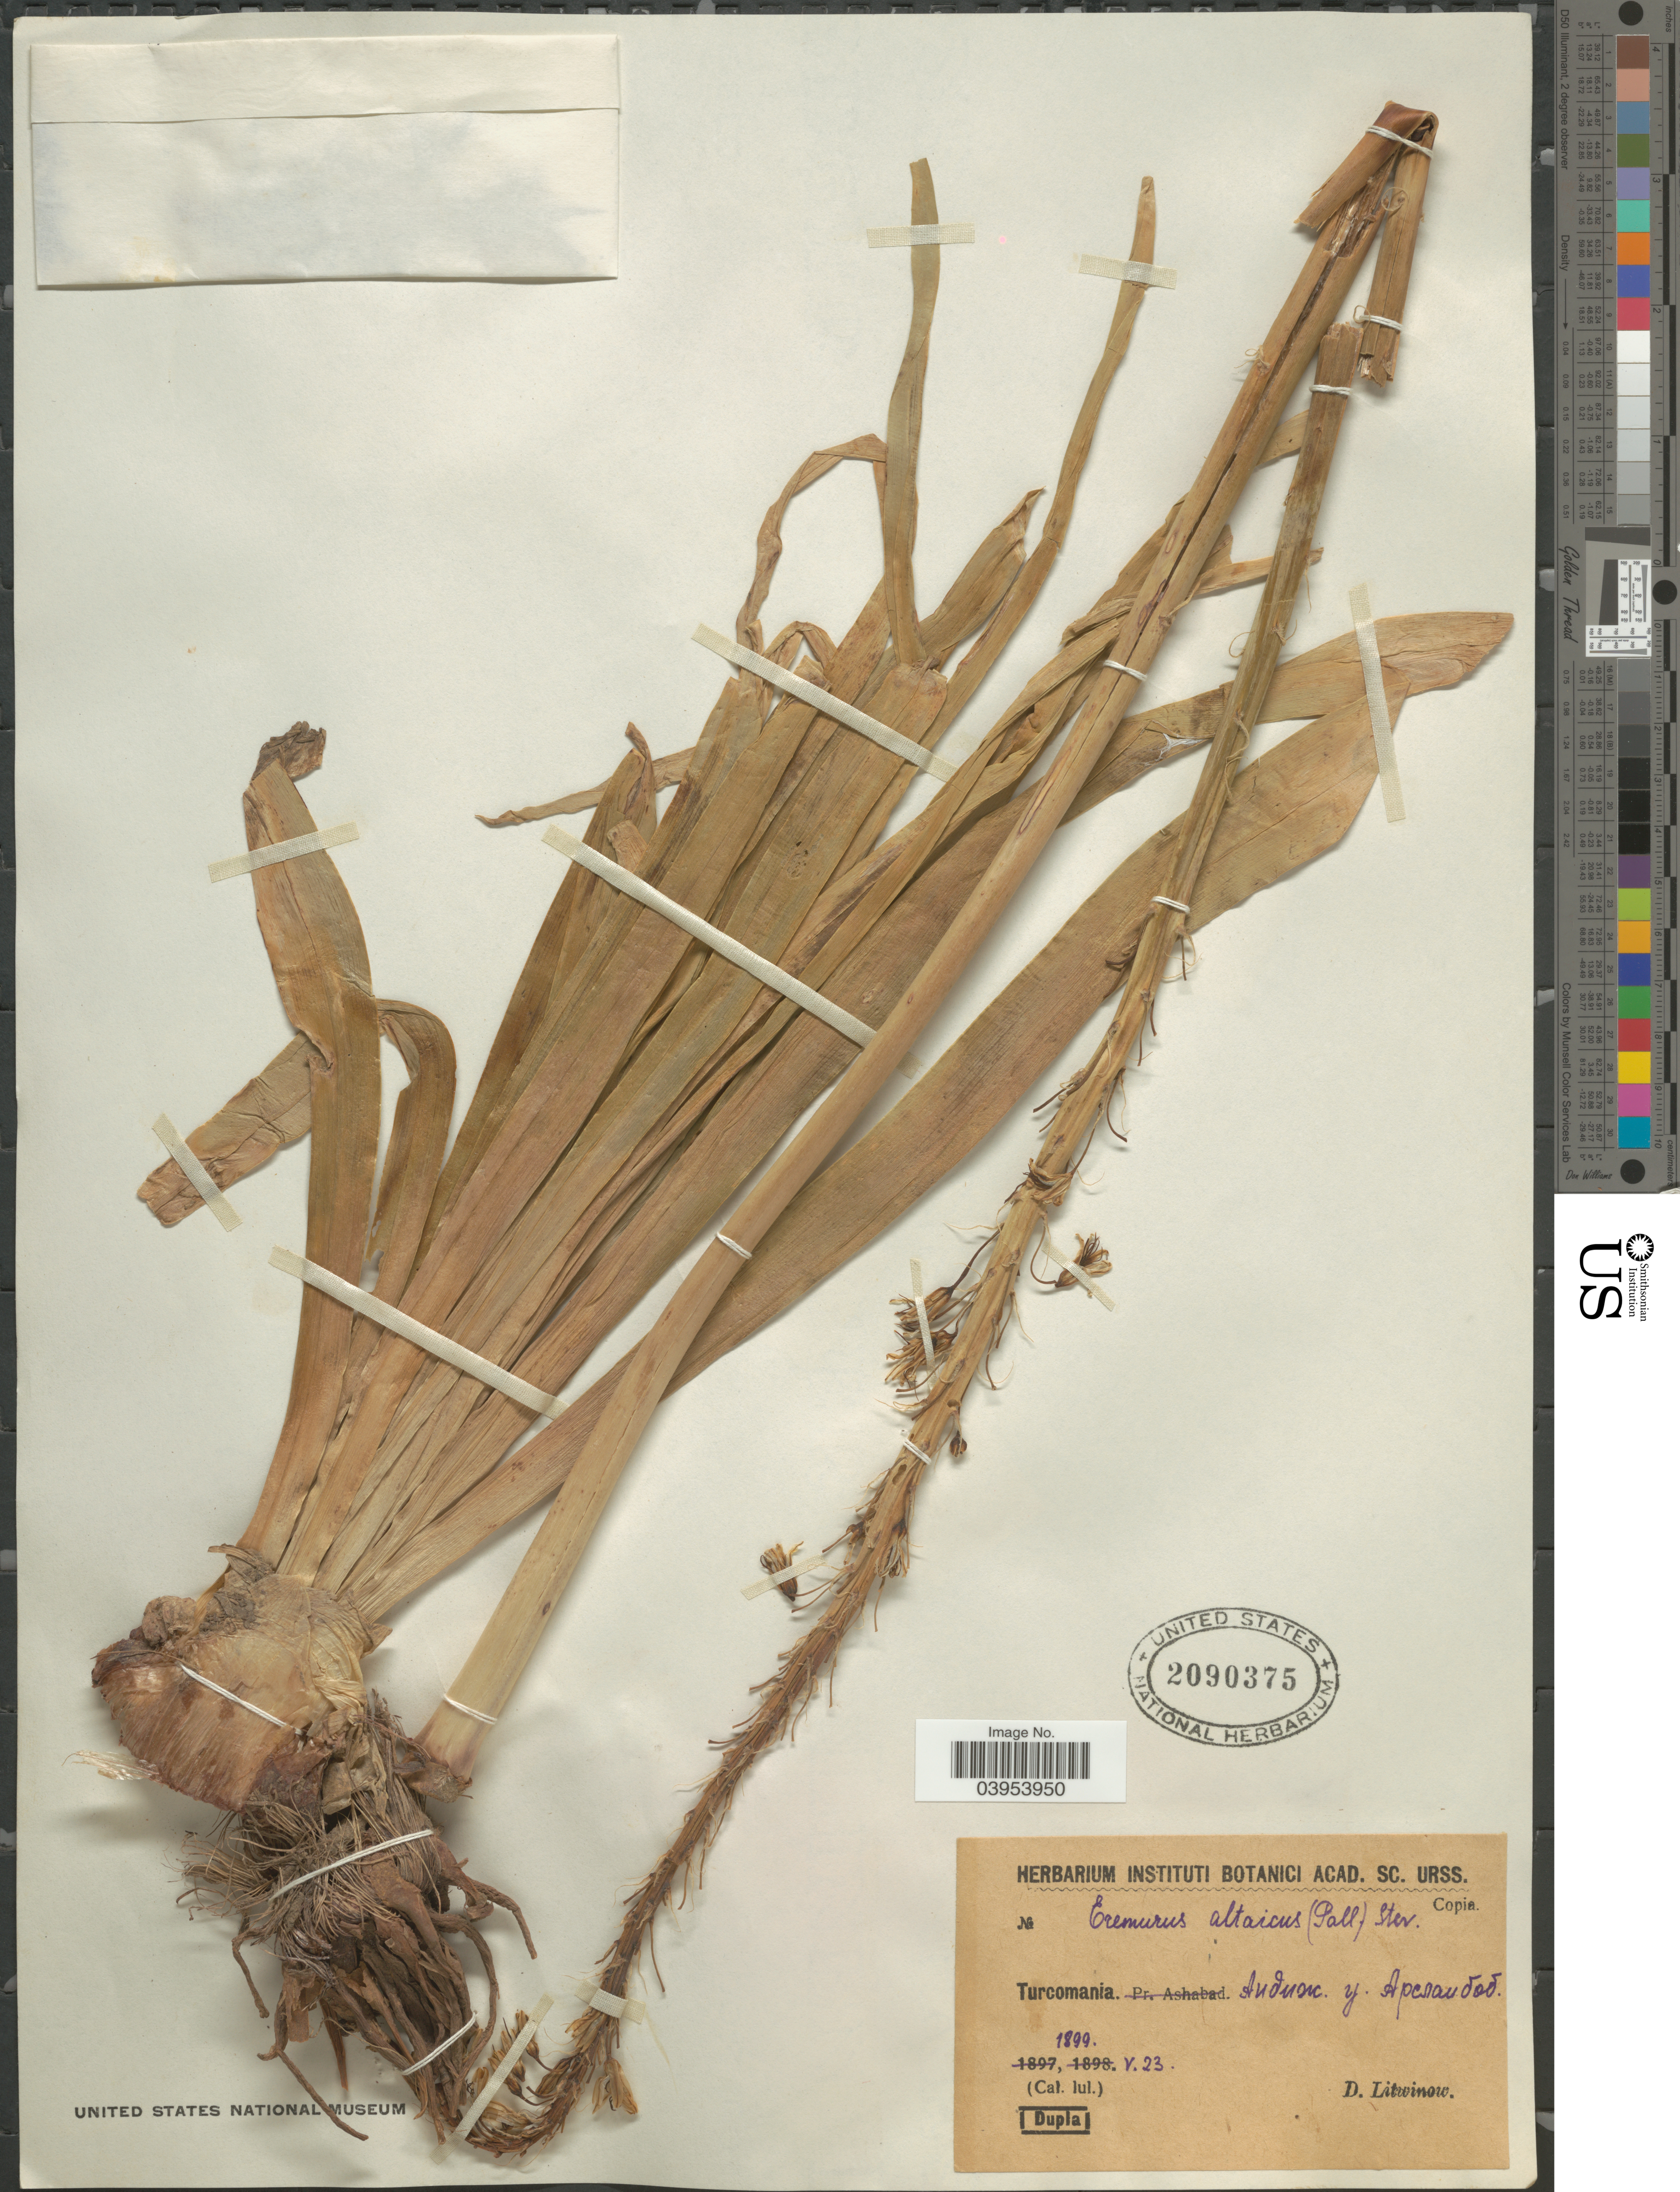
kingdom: Plantae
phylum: Tracheophyta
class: Liliopsida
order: Asparagales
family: Asphodelaceae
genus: Eremurus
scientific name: Eremurus altaicus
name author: Steven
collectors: D. Litwinow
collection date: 1899-05-23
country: Turkmenistan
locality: Turcomania. Andusic. y. Apcraudad. [interpreted]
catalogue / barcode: US 2090375